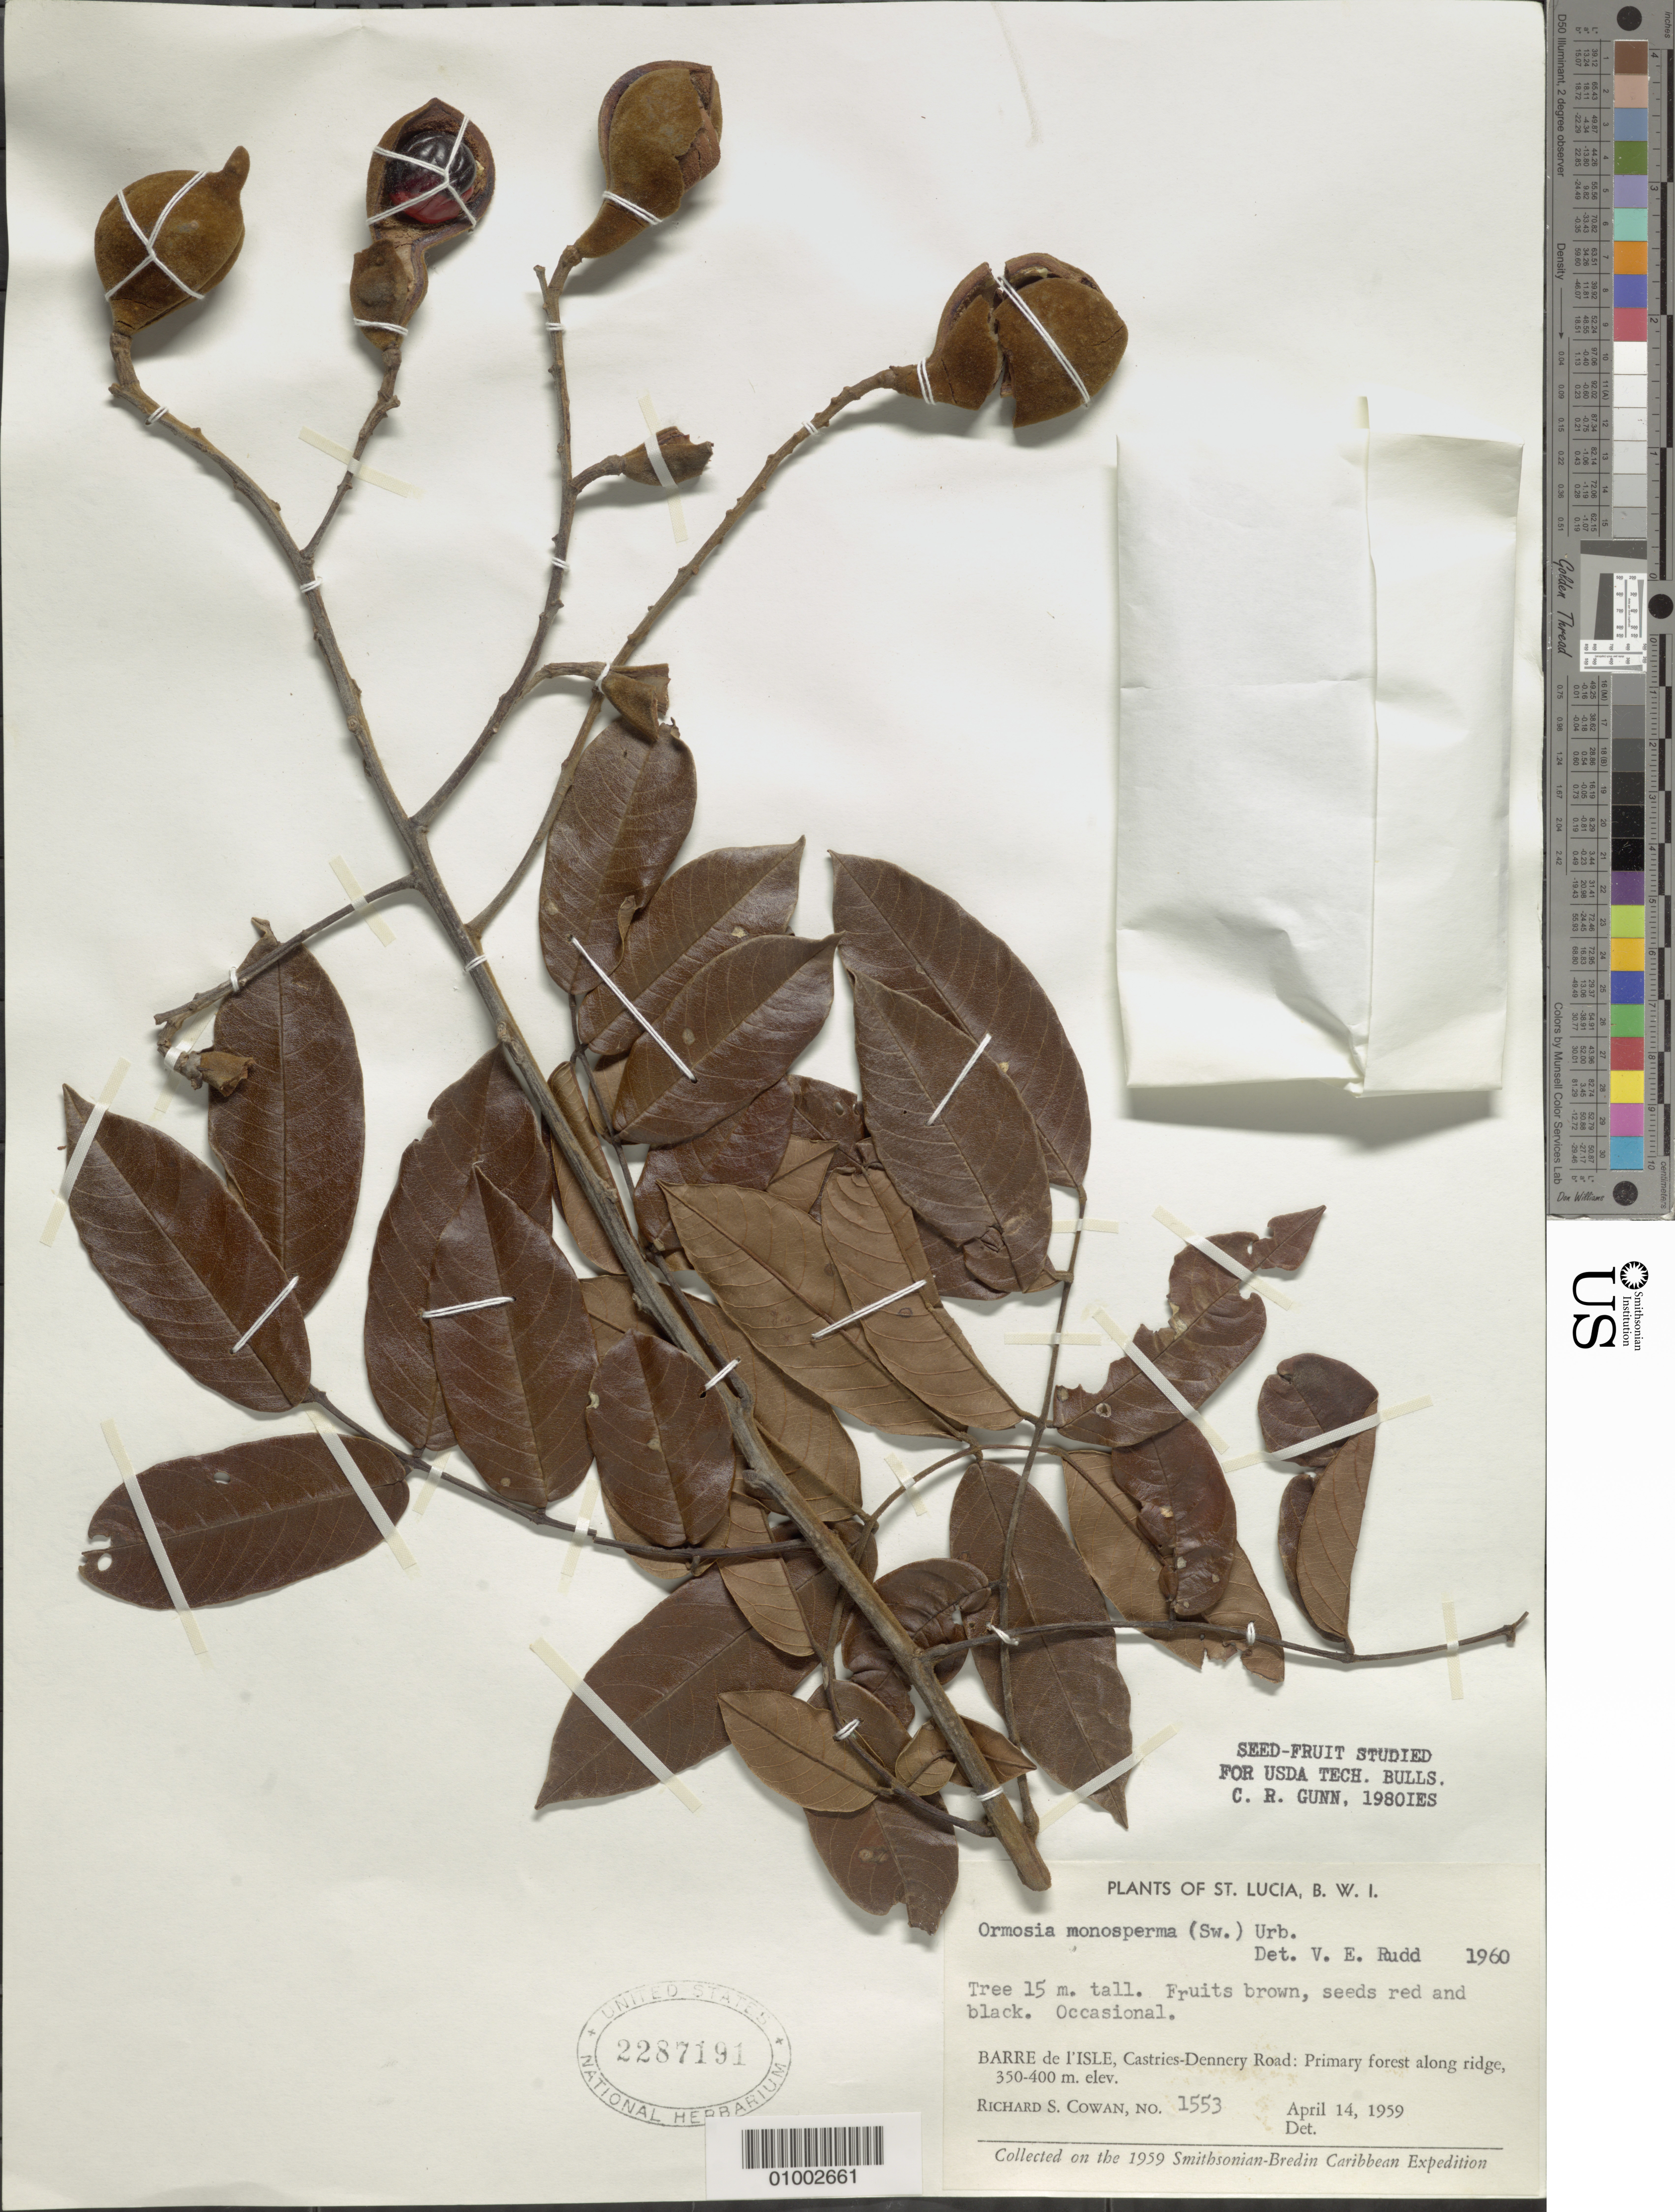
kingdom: Plantae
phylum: Tracheophyta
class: Magnoliopsida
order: Fabales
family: Fabaceae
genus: Ormosia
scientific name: Ormosia monosperma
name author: (Sw.) Urb.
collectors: R. S. Cowan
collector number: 1553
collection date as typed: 14 Apr 1959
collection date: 1959-04-14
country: St. Lucia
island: St. Lucia I.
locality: Barre de l'Isle, Castries-Dennery Road: Primary forest along ridge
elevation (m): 350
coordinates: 0 N, 0 E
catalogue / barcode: US 2287191